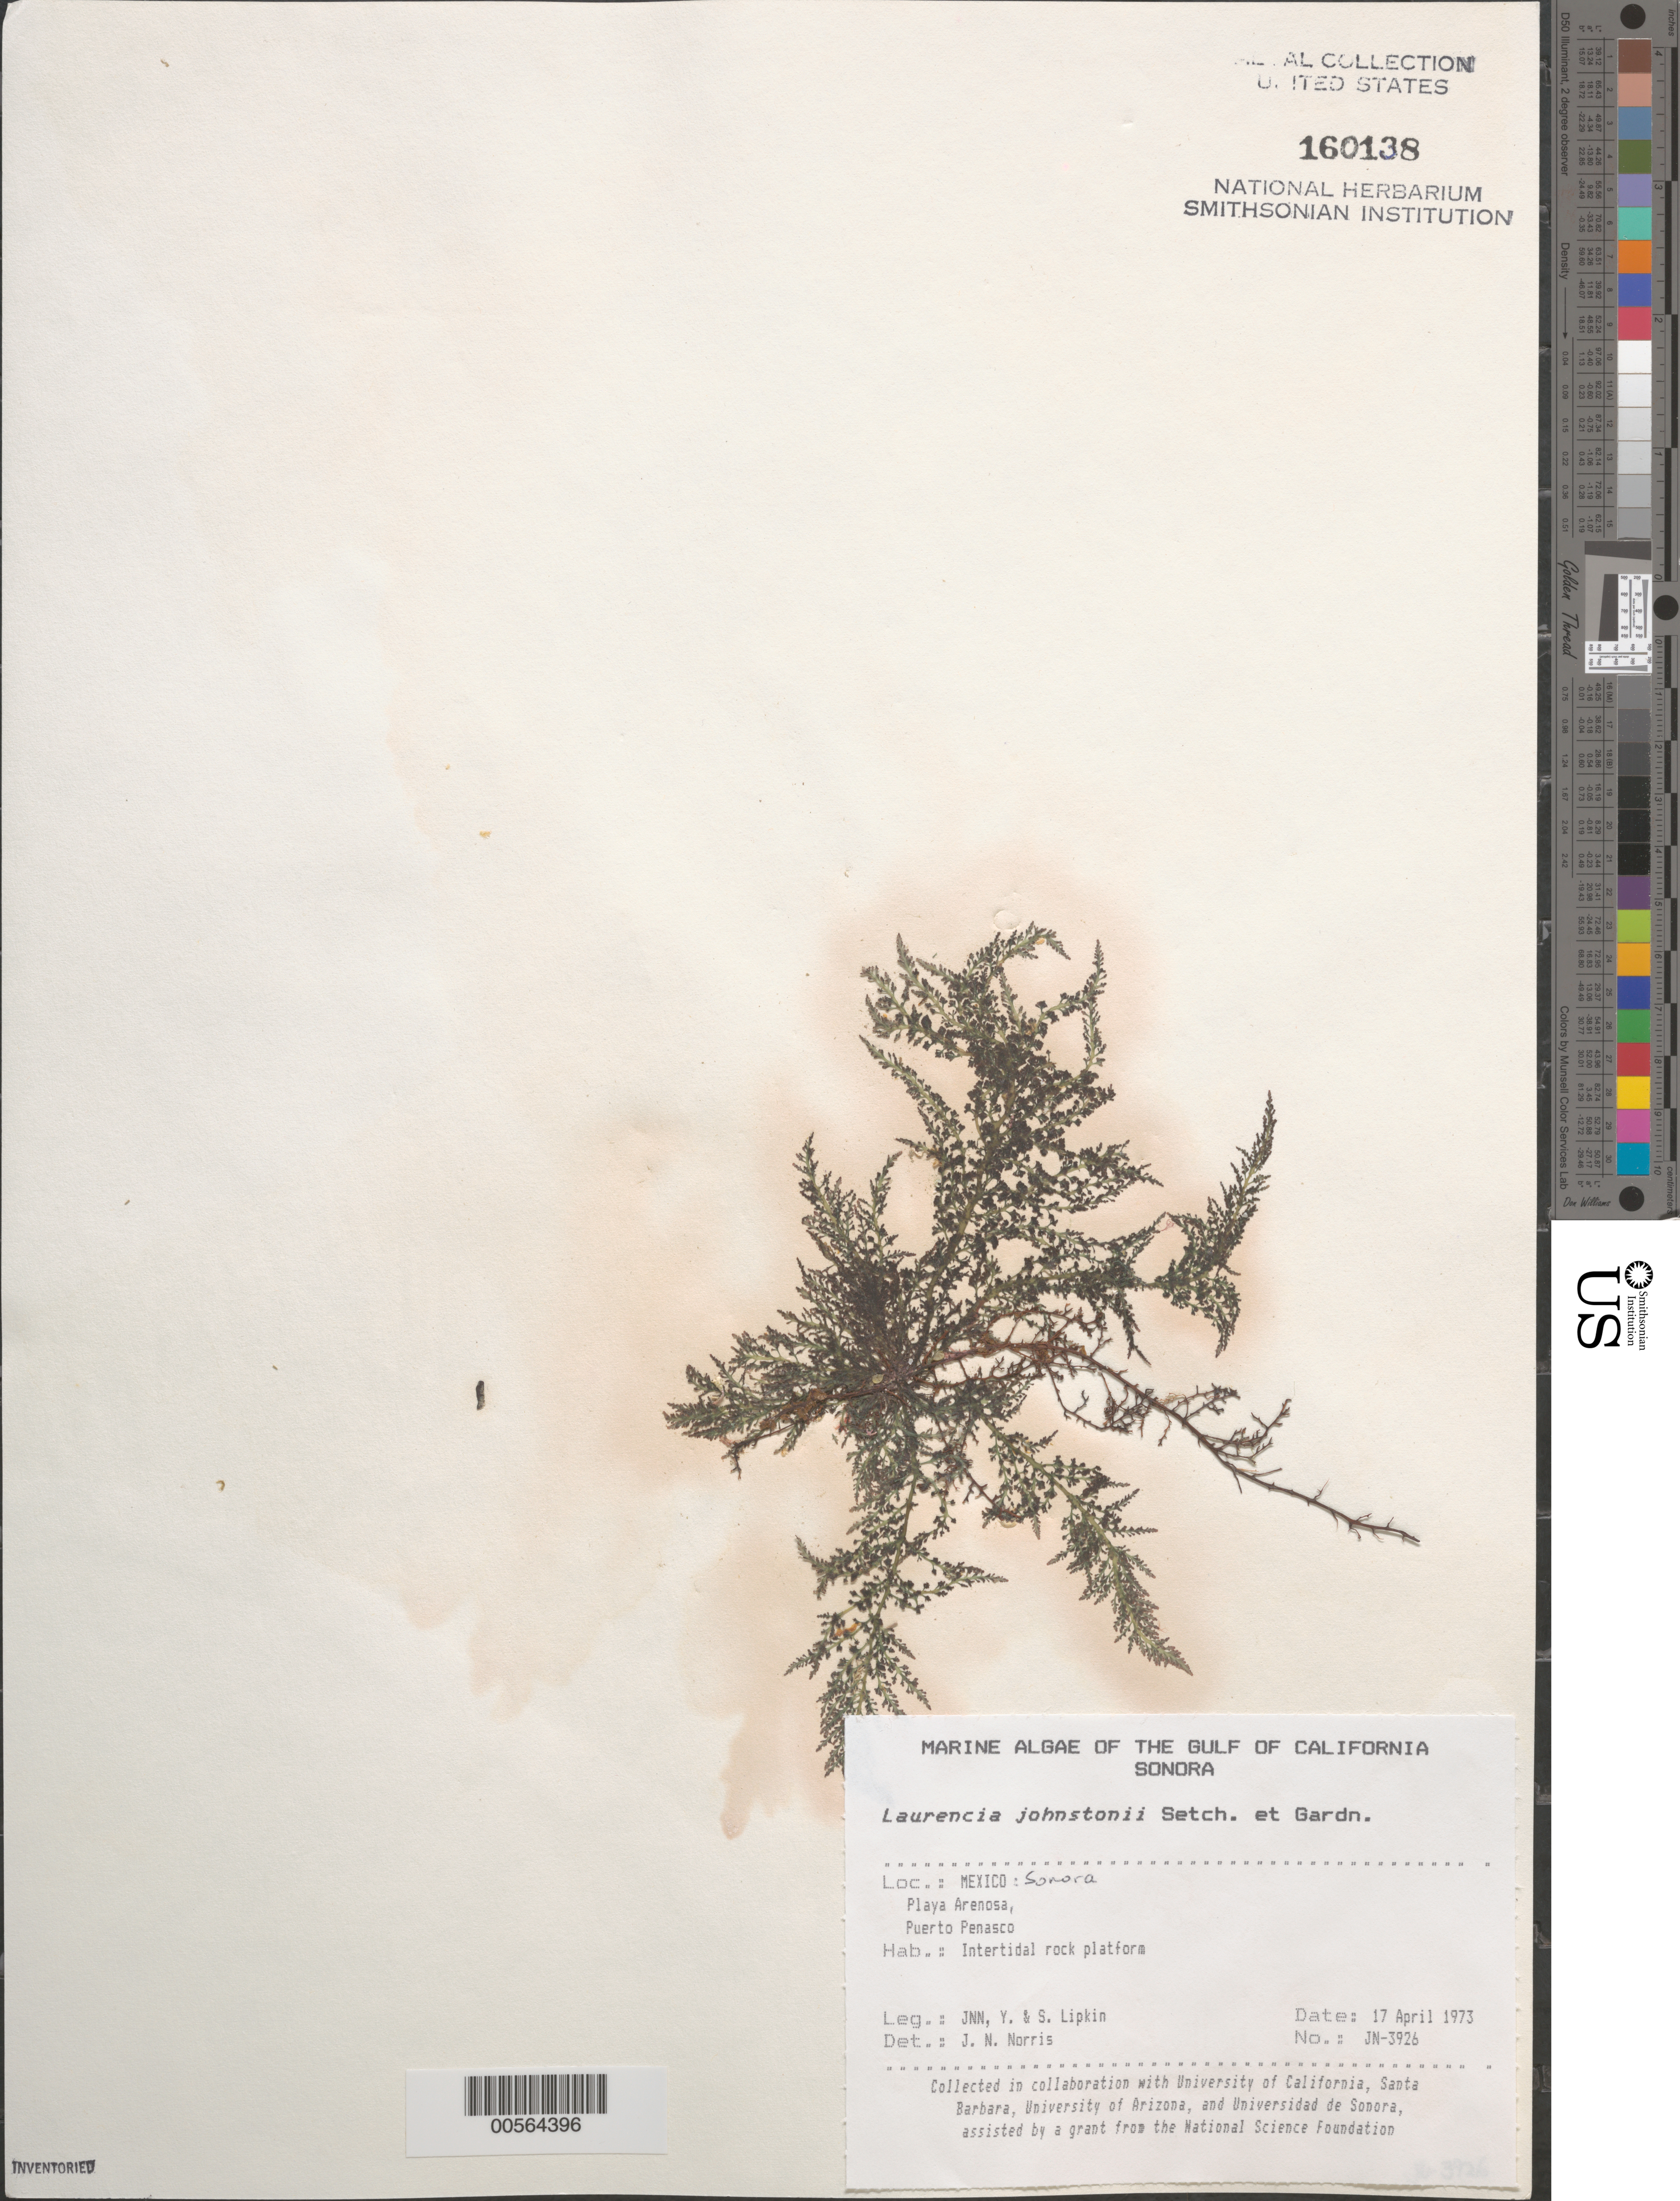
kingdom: Plantae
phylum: Rhodophyta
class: Florideophyceae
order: Ceramiales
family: Rhodomelaceae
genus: Laurencia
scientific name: Laurencia johnstonii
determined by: Norris, James N.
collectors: J. N. Norris, Y. Lipkin & S. Lipkin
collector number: JN-3926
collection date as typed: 17 Apr 1973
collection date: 1973-04-17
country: Mexico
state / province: Sonora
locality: Playa Arenosa, Puerto Penasco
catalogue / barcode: US 160138